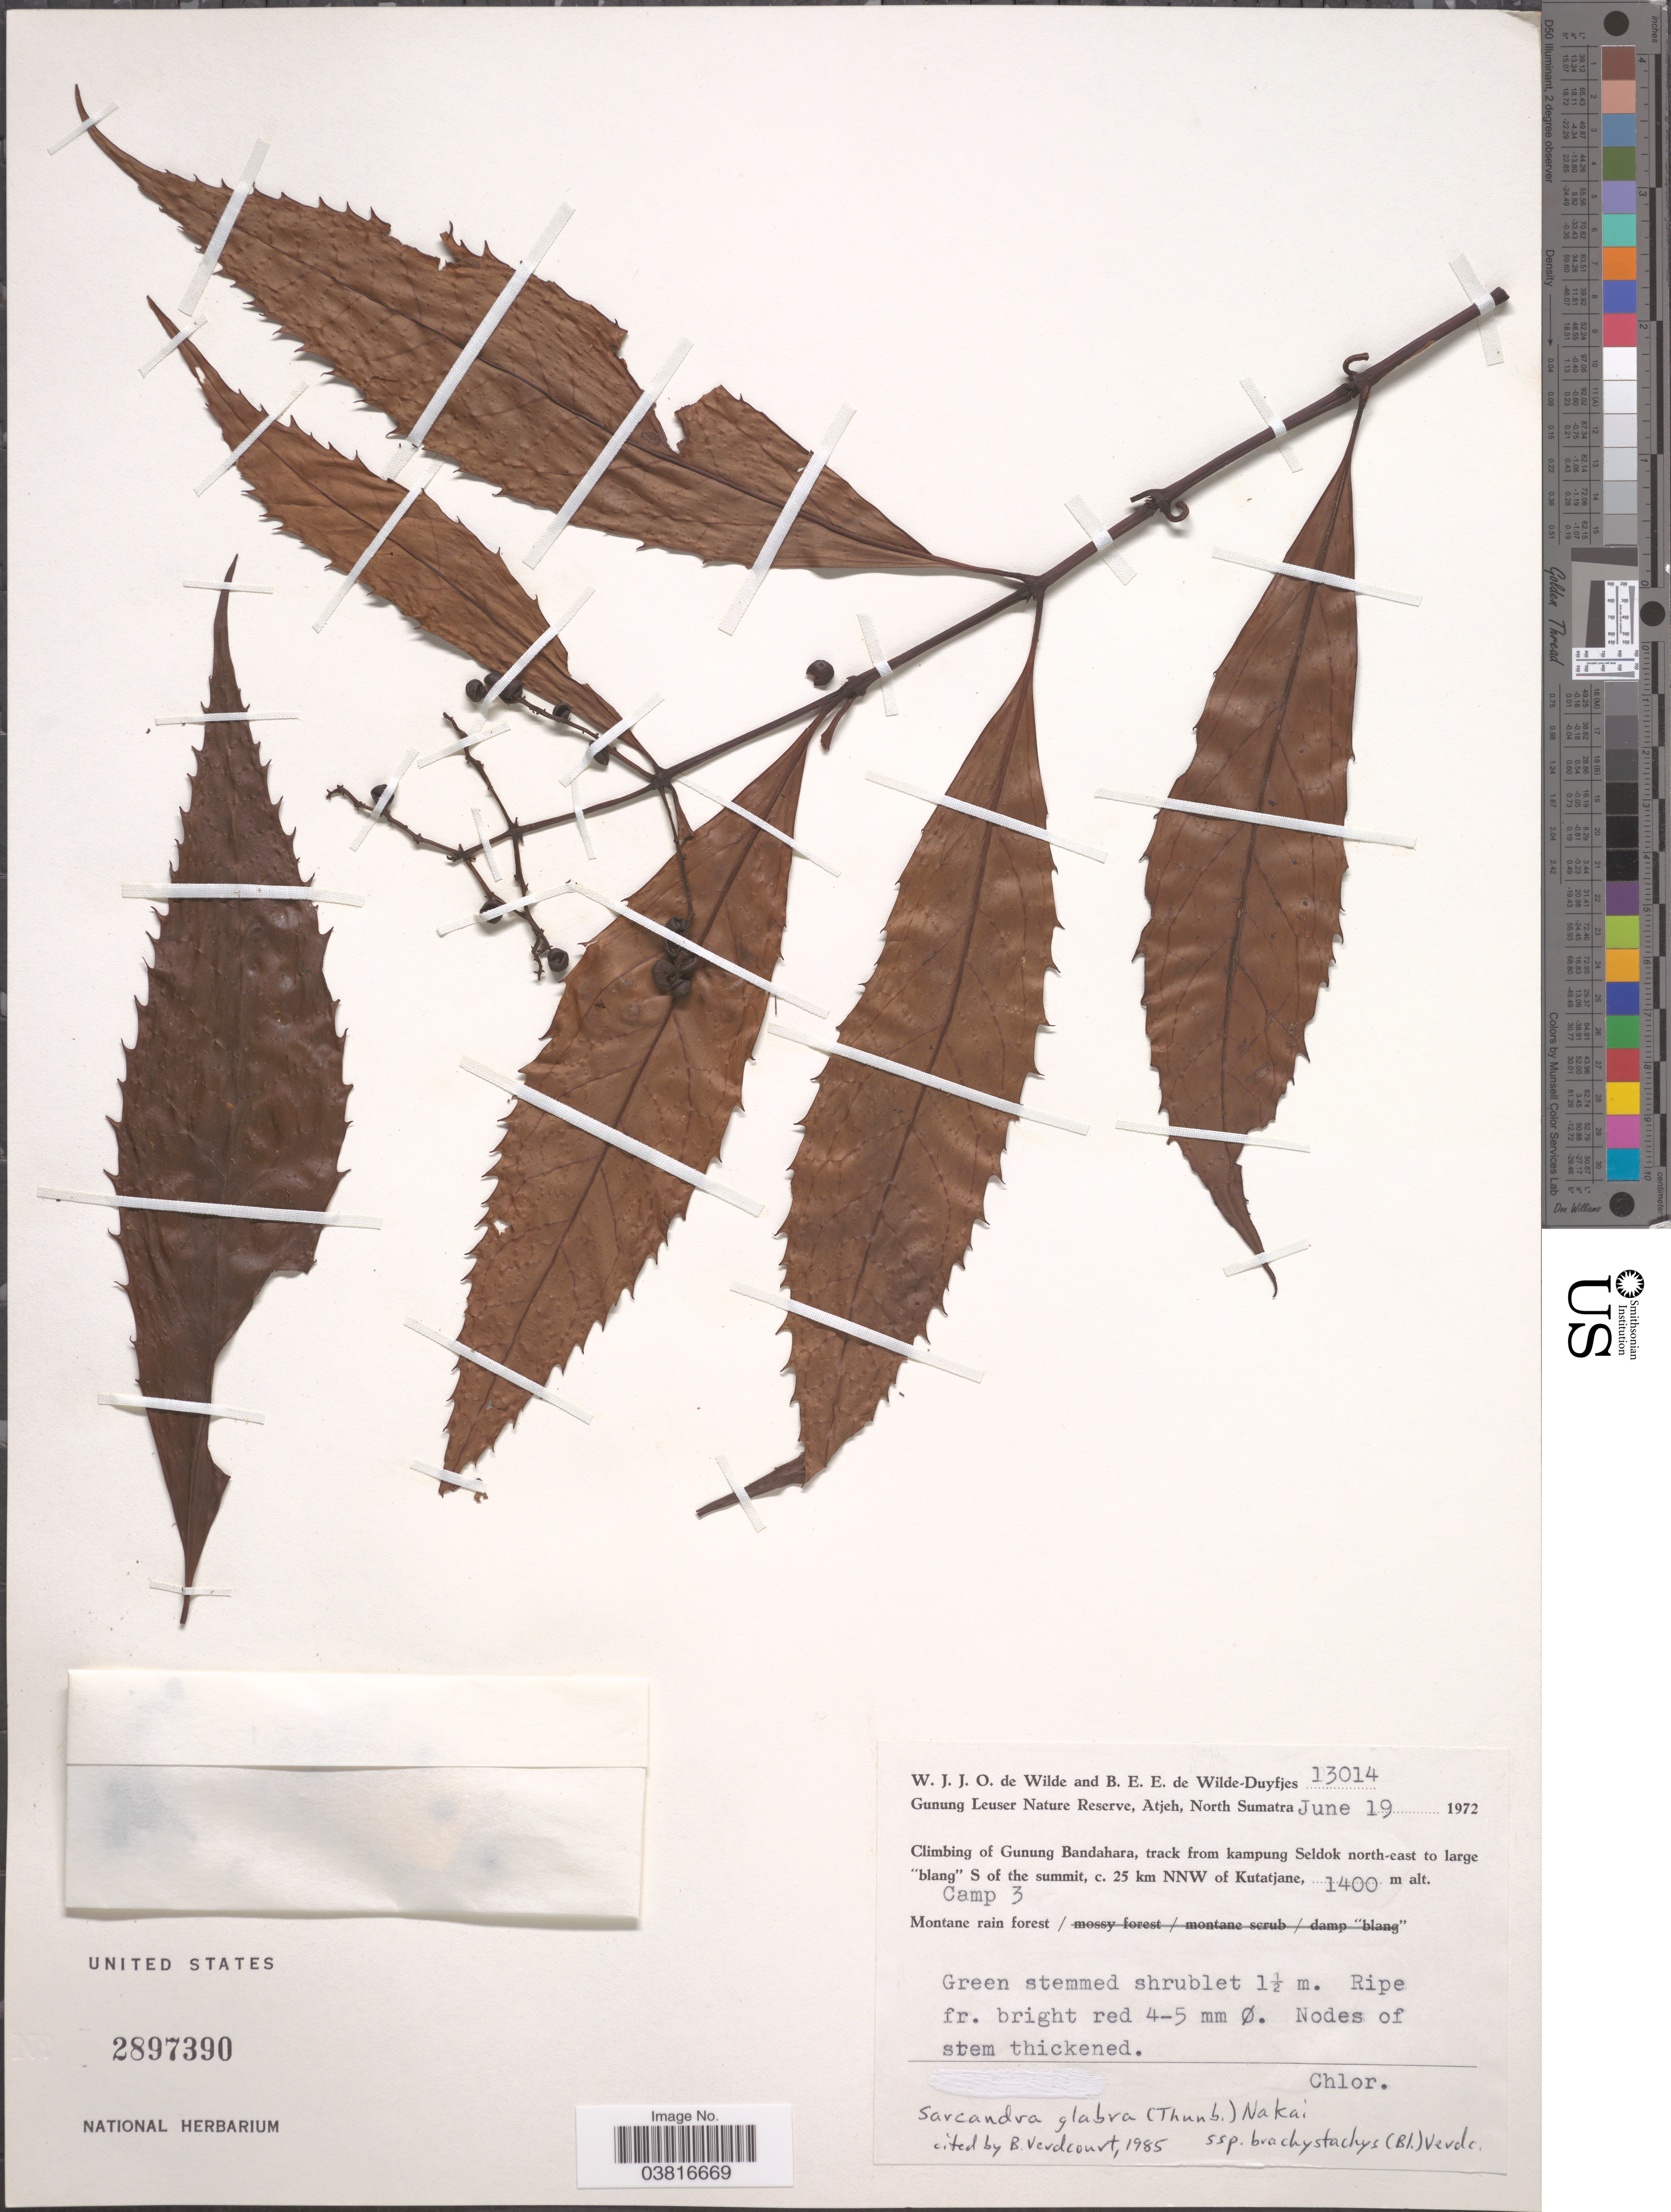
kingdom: Plantae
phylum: Tracheophyta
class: Magnoliopsida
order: Chloranthales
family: Chloranthaceae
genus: Sarcandra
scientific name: Sarcandra glabra subsp. brachystachys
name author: (Blume) Verdc.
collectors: W. J. de Wilde & B. E. de Wilde-Duyfjes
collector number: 13014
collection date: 1972-06-19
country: Indonesia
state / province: Sumatra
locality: Gunung Leuser Nature Reserve, Atjeh, North Sumatra. Climbing of Gunung Bandahara, track from kampung Seldok north-east to large "blang" S of the summit, c. 25 km NNW of Kutatjane. Camp 3.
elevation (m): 1400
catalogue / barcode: US 2897390